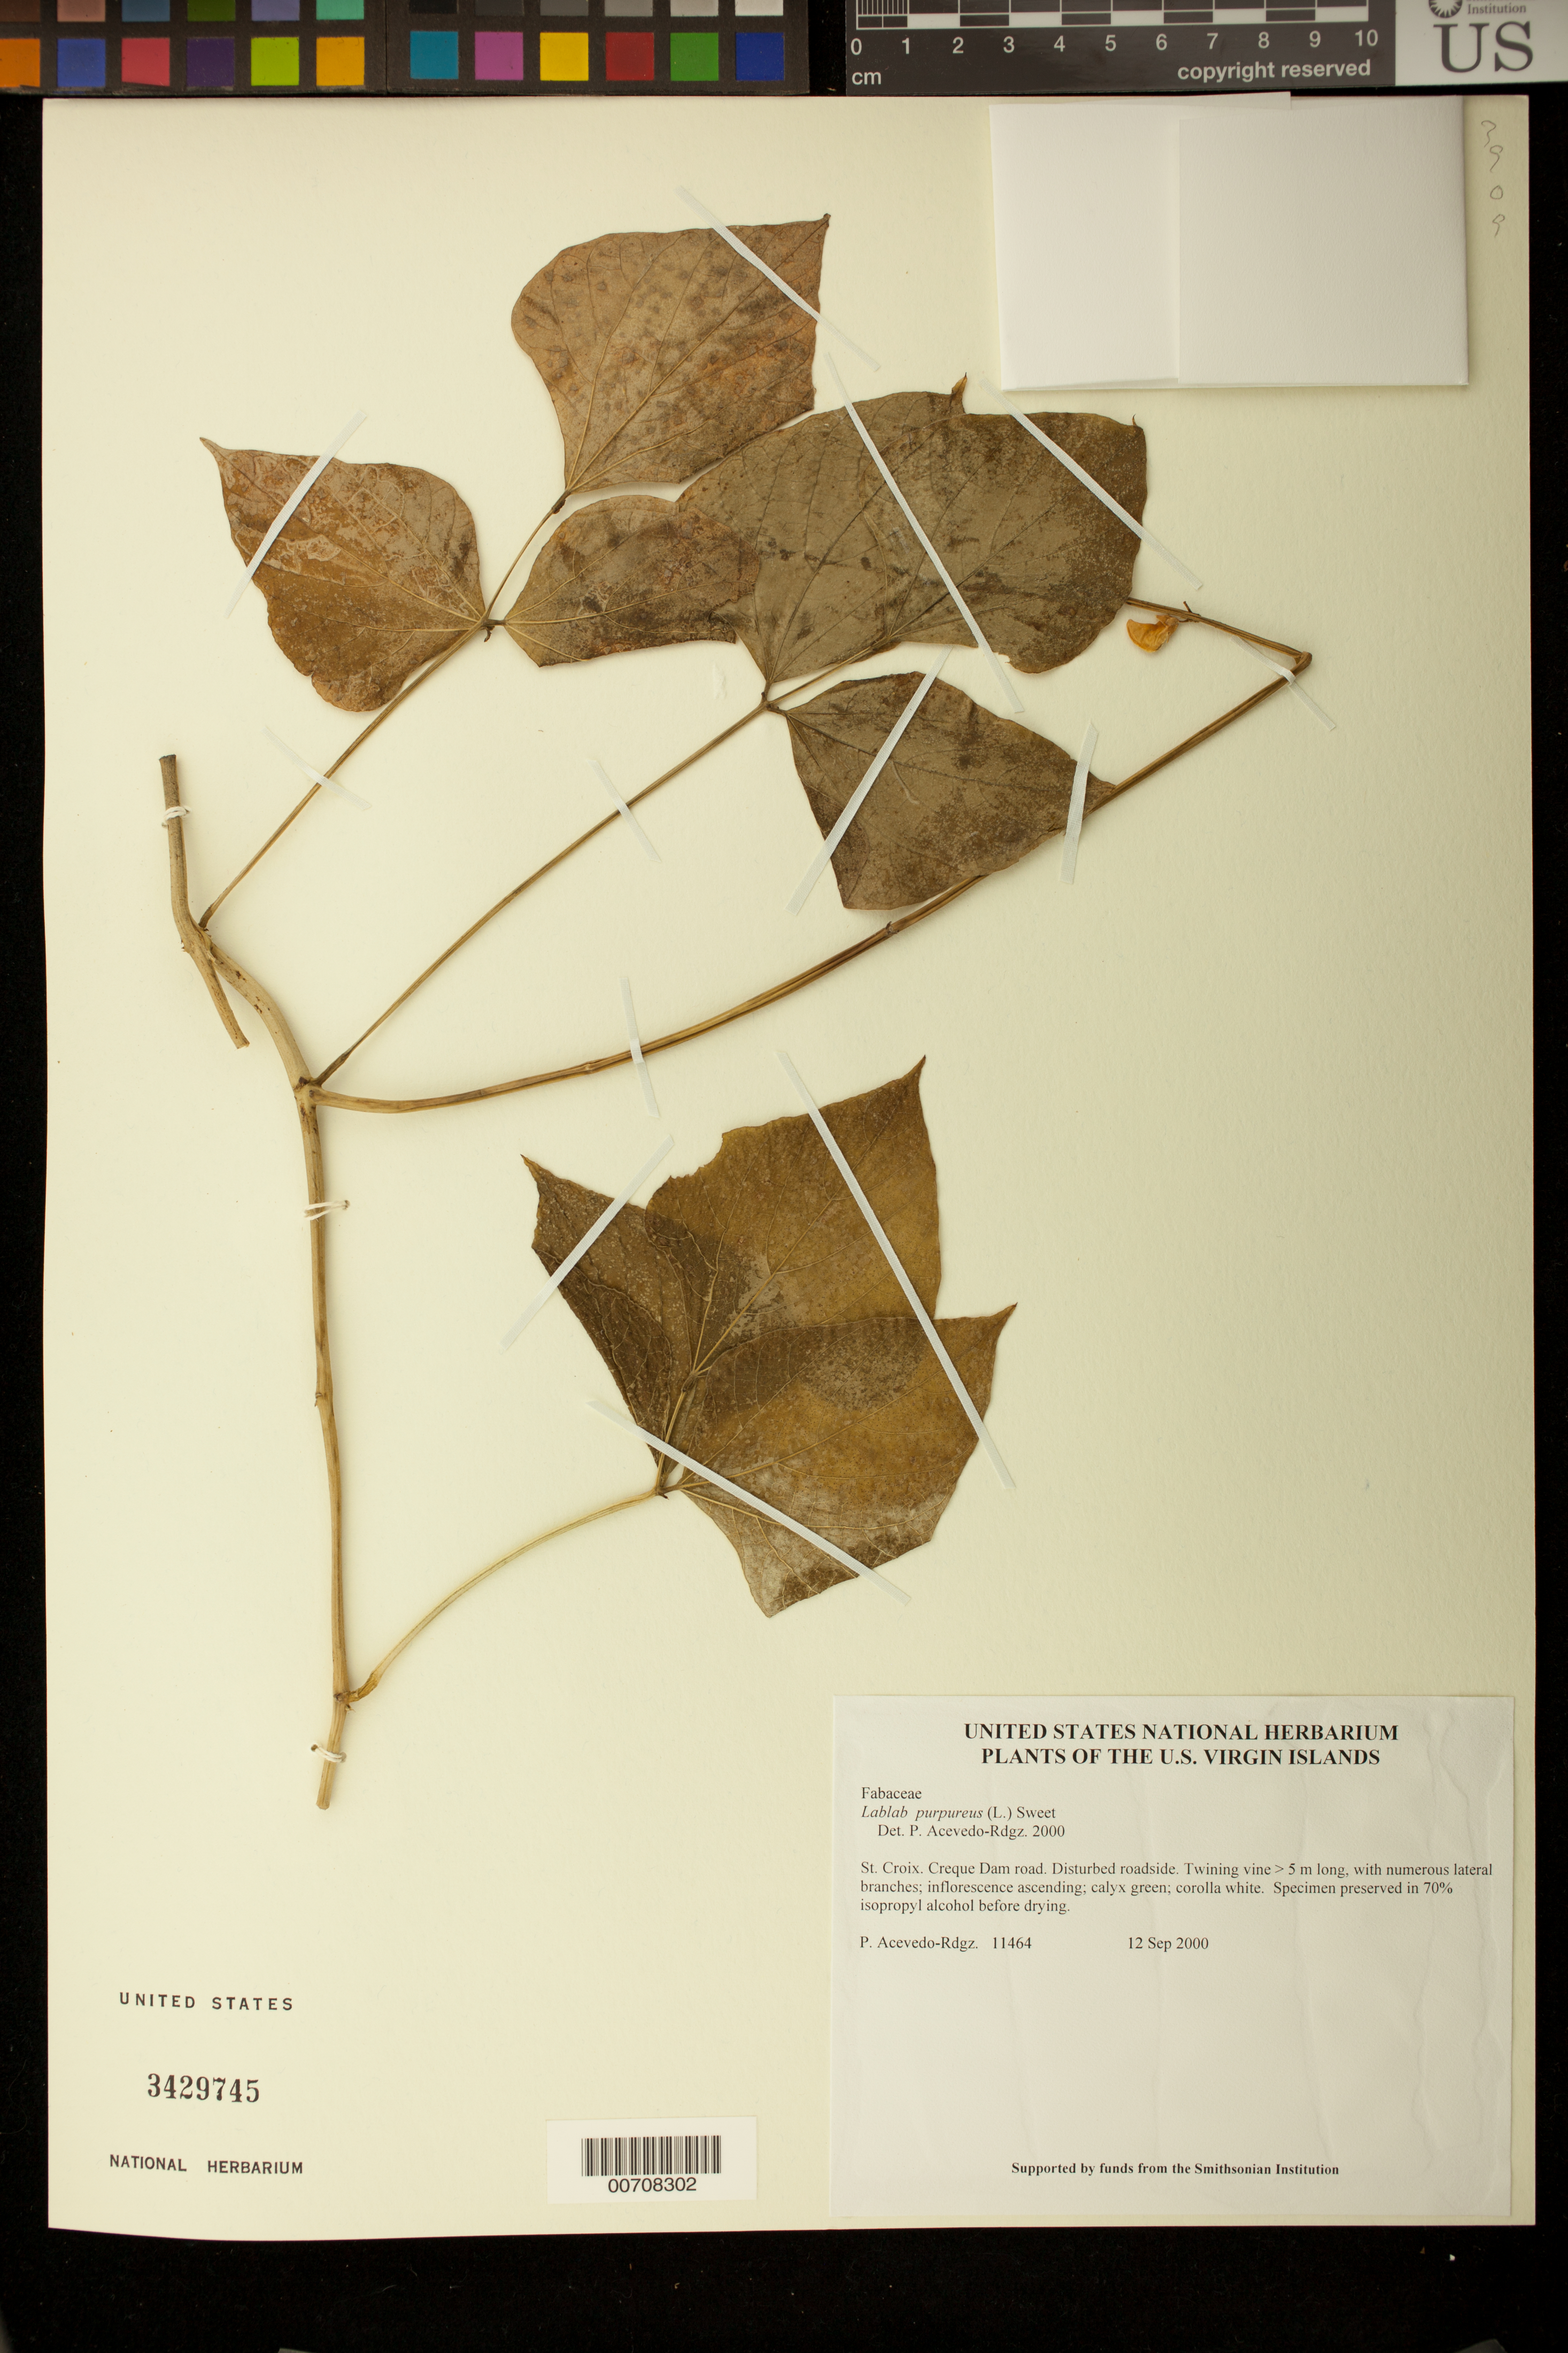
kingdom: Plantae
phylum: Tracheophyta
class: Magnoliopsida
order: Fabales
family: Fabaceae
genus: Lablab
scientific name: Lablab purpureus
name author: (L.) Sweet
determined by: Acevedo-Rodríguez, P., (BOT), Smithsonian Institution - National Museum of Natural History (UNITED STATES)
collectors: P. Acevedo-Rodr.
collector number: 11464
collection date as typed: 12 Sep 2000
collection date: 2000-09-12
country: U.S. Virgin Islands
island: St. Croix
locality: Creque Dam road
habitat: Disturbed roadside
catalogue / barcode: US 3429745